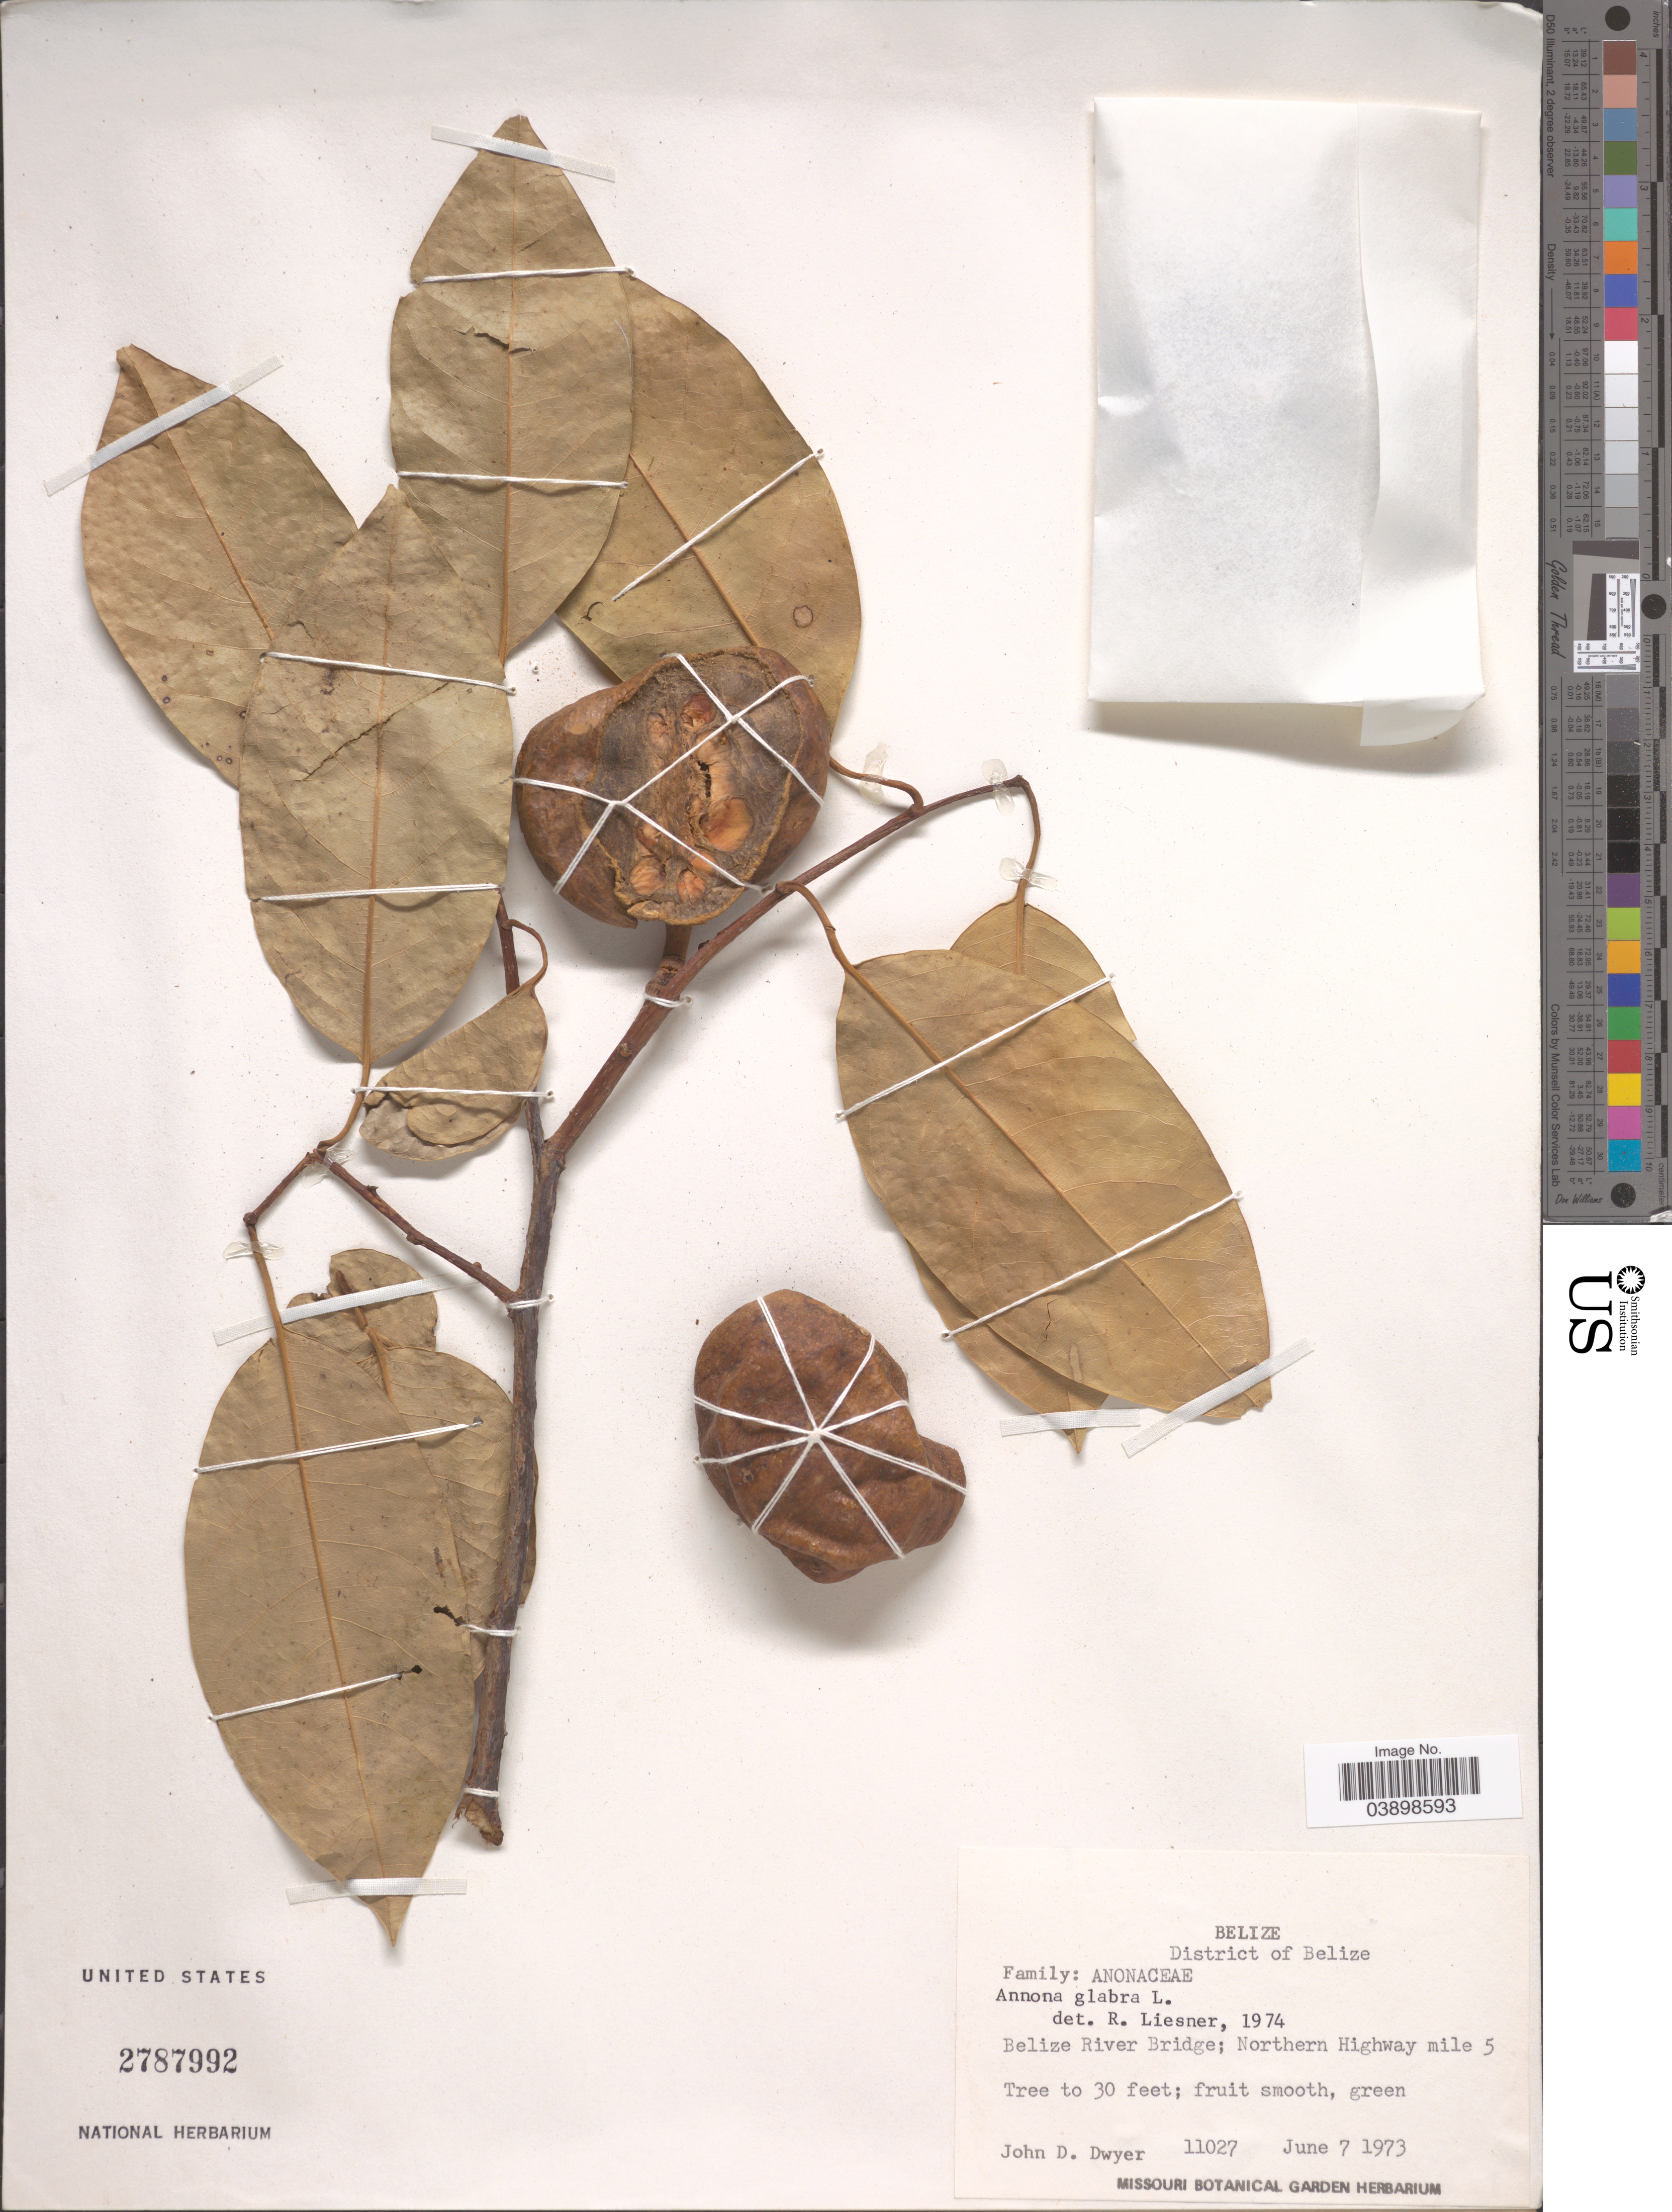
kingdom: Plantae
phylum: Tracheophyta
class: Magnoliopsida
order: Magnoliales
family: Annonaceae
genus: Annona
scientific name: Annona glabra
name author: L.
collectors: J. D. Dwyer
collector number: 11027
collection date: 1973-06-07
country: Belize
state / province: Belize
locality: District of Belize. Belize River Bridge; Northern Highway mile 5.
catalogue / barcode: US 2787992